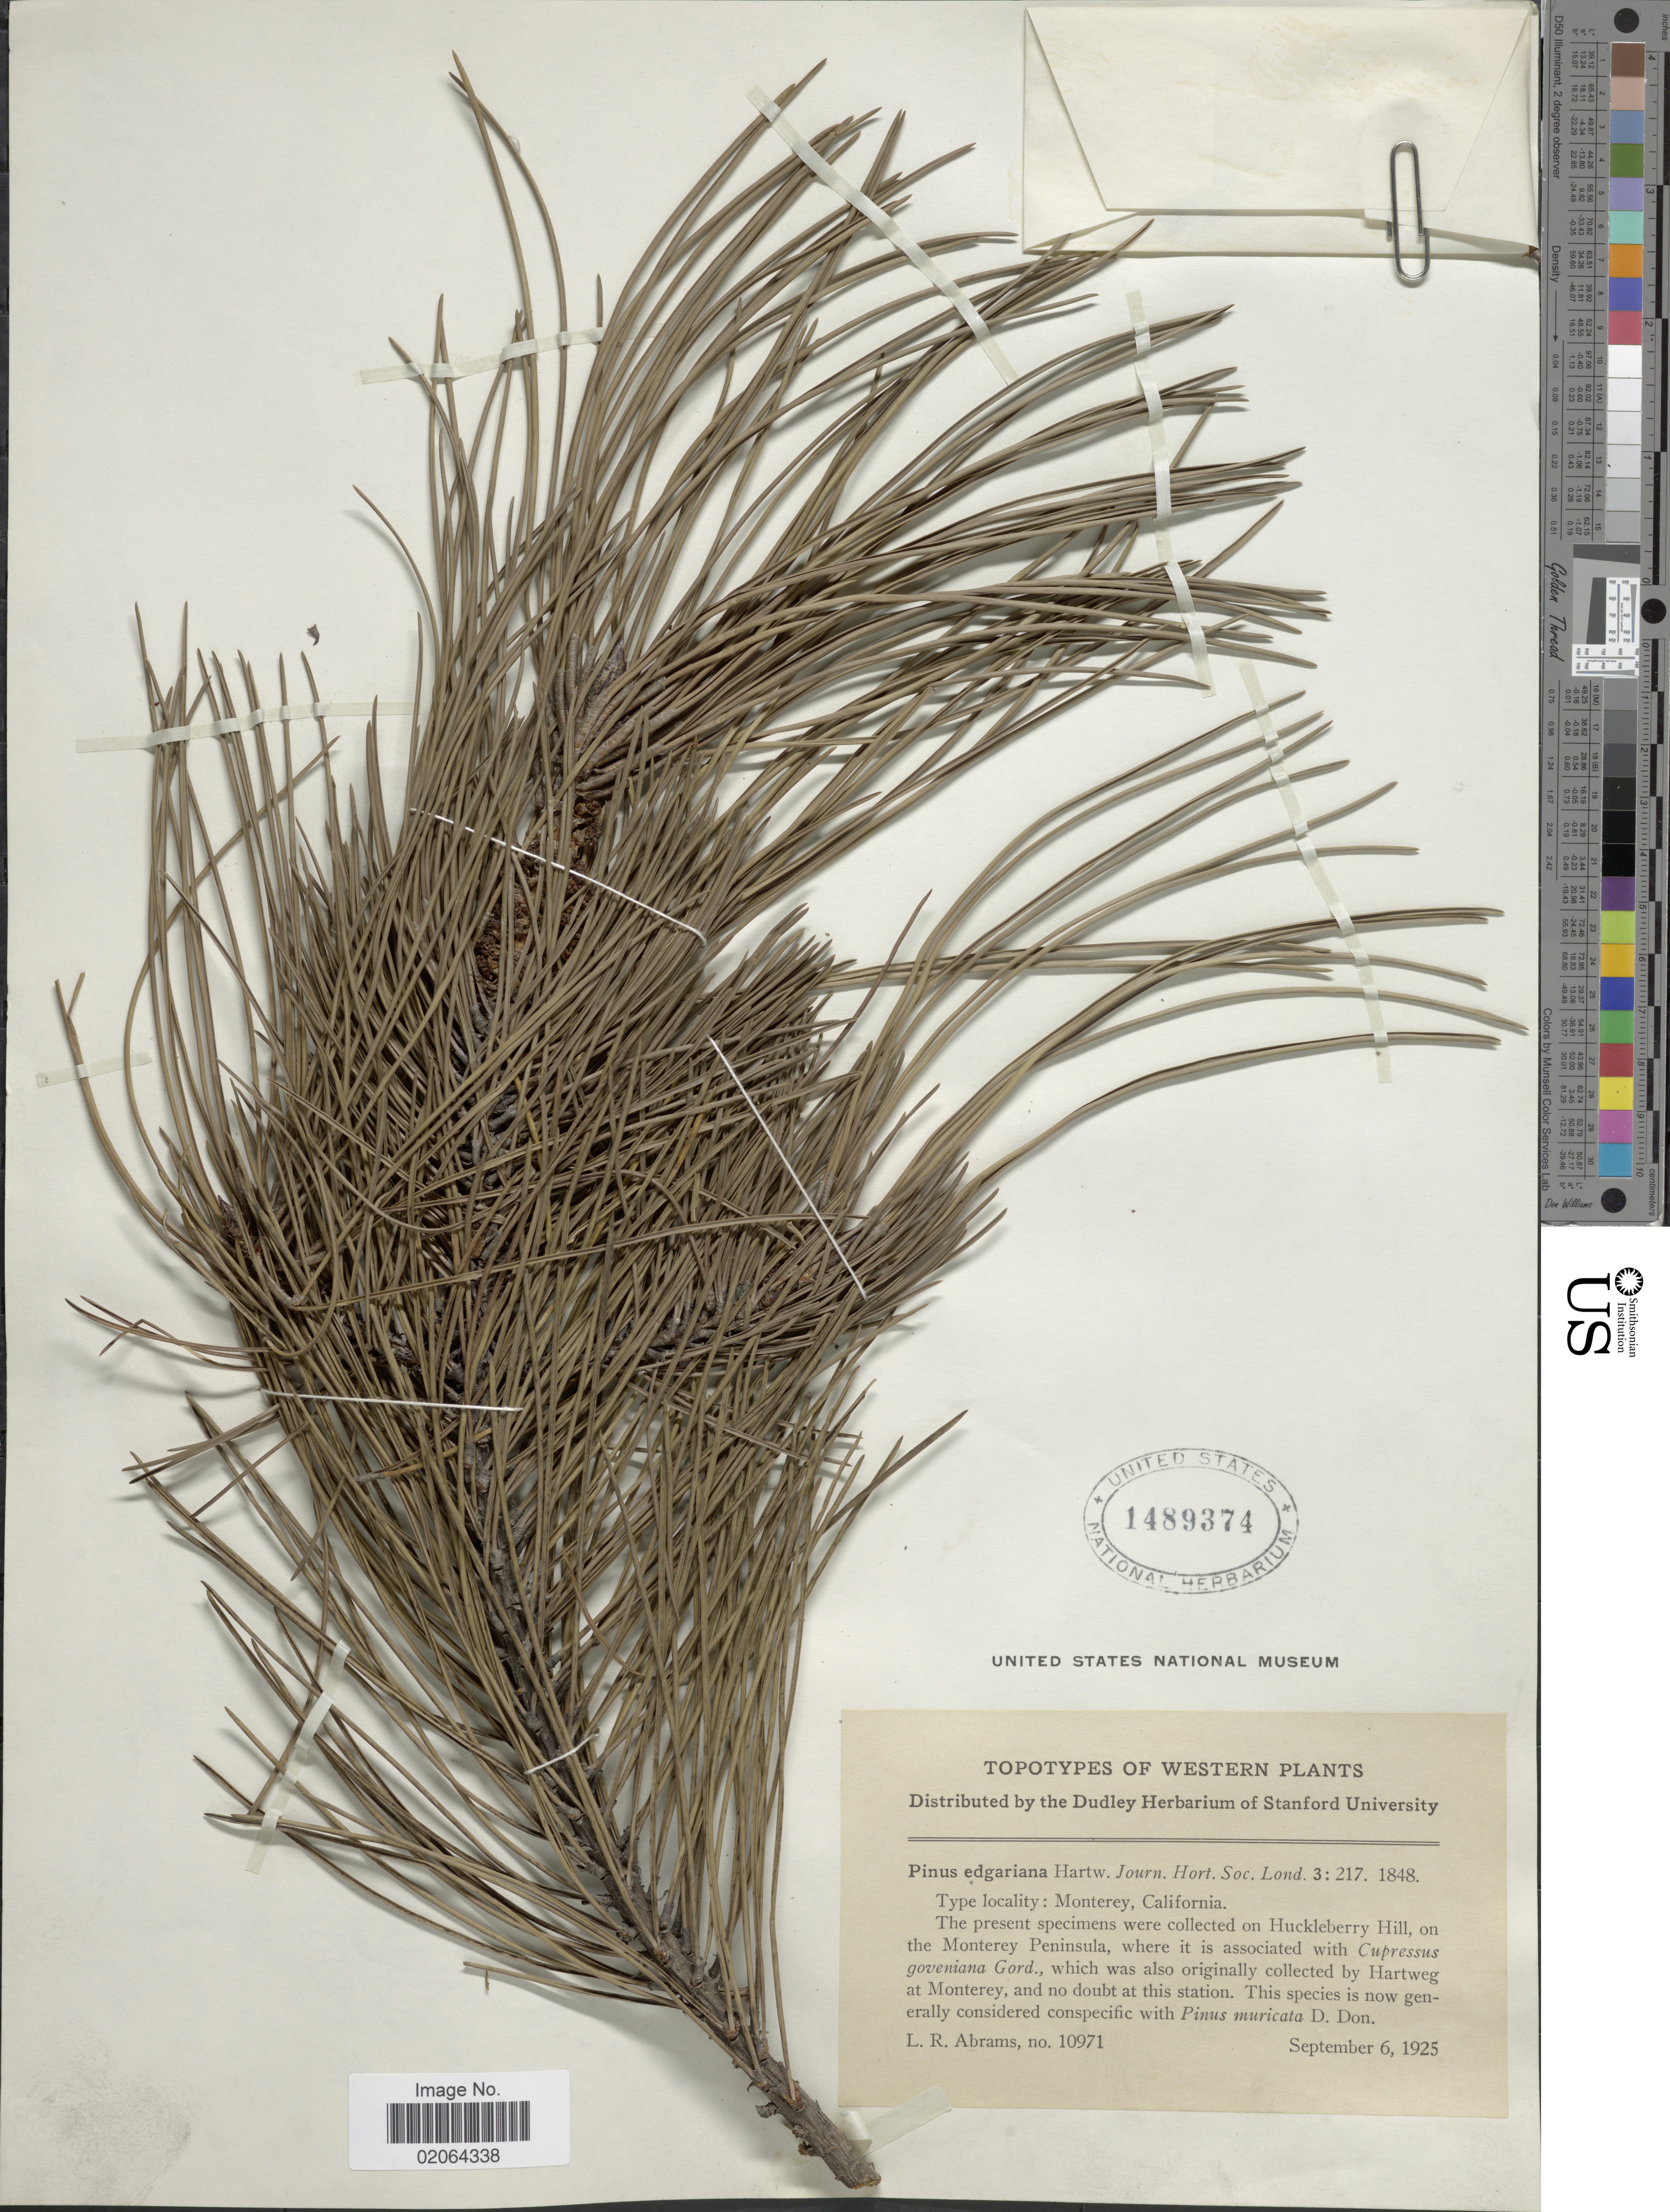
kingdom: Plantae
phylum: Tracheophyta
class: Pinopsida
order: Pinales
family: Pinaceae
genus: Pinus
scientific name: Pinus muricata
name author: D. Don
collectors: L. Abrams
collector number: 10971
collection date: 1925-09-06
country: United States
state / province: California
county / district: Monterey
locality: California. Monterey.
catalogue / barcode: US 1489374